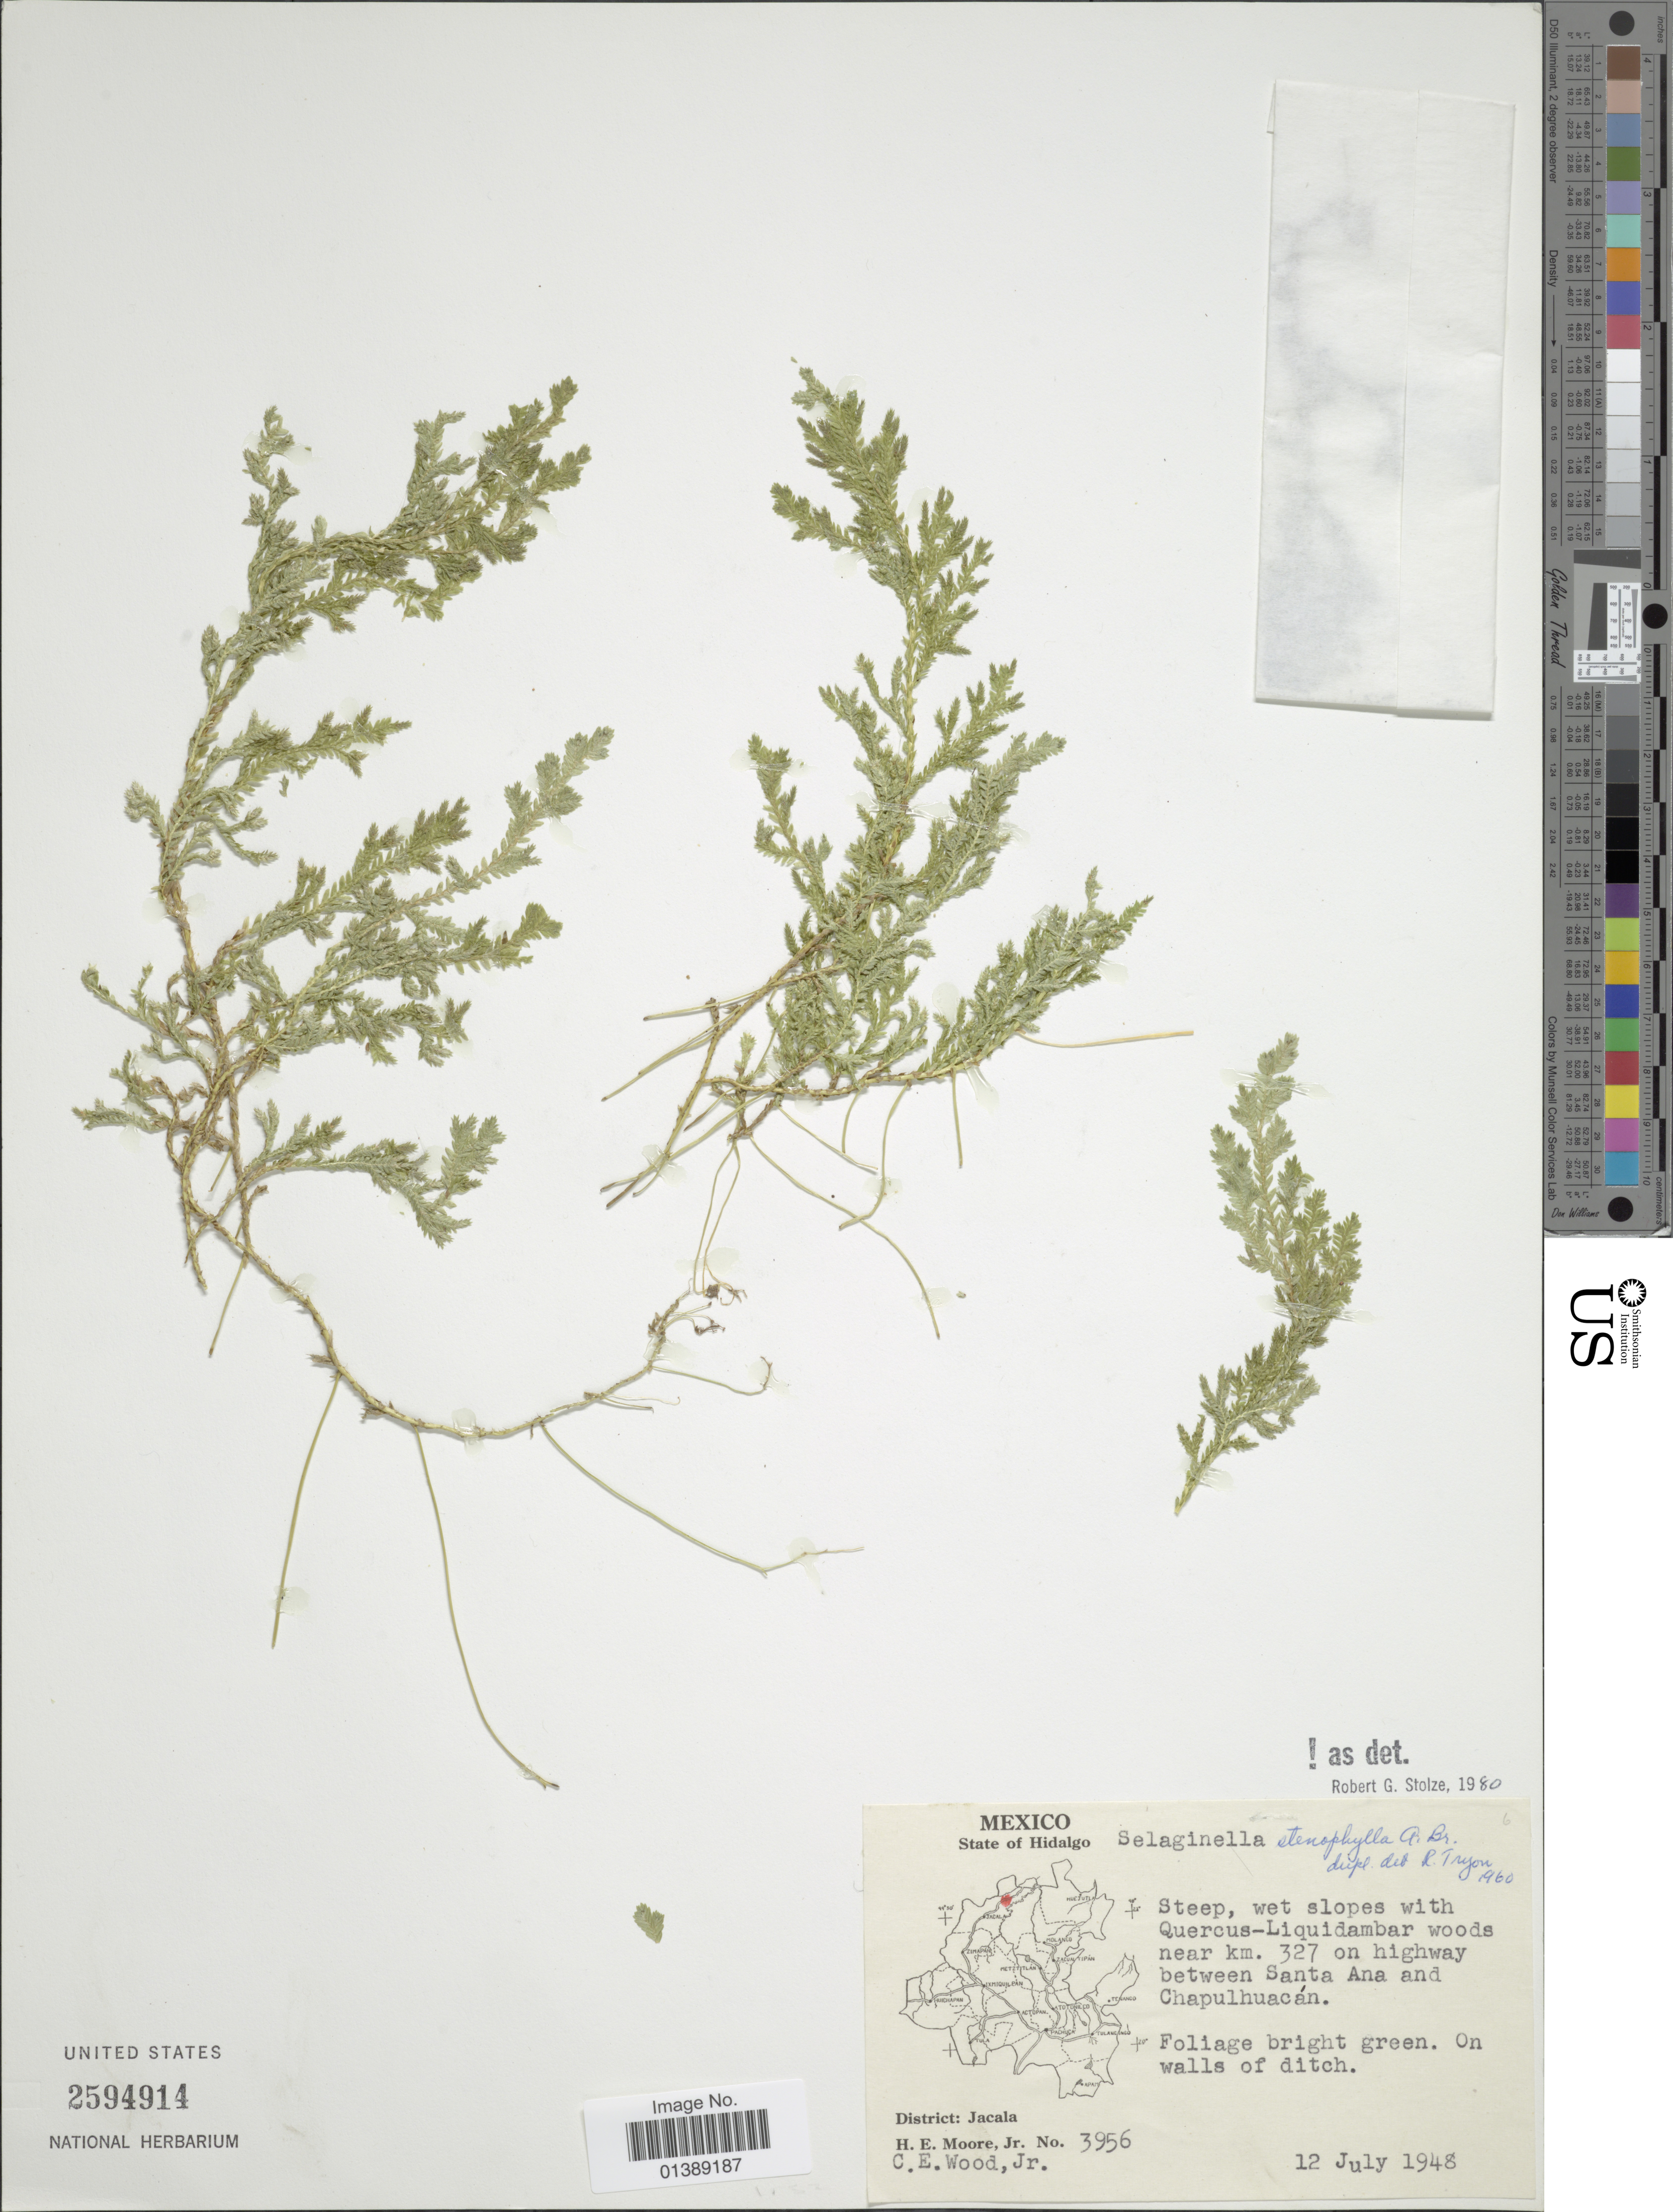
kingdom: Plantae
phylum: Tracheophyta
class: Lycopodiopsida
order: Selaginellales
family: Selaginellaceae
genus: Selaginella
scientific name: Selaginella stenophylla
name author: A. Braun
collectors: H. Moore & C. Wood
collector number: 3956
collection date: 1948-07-12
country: Mexico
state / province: Hidalgo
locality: Woods near km. 327 on highway between Santa Ana and Chapulhuacán, District: Jacala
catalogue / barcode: US 2594914